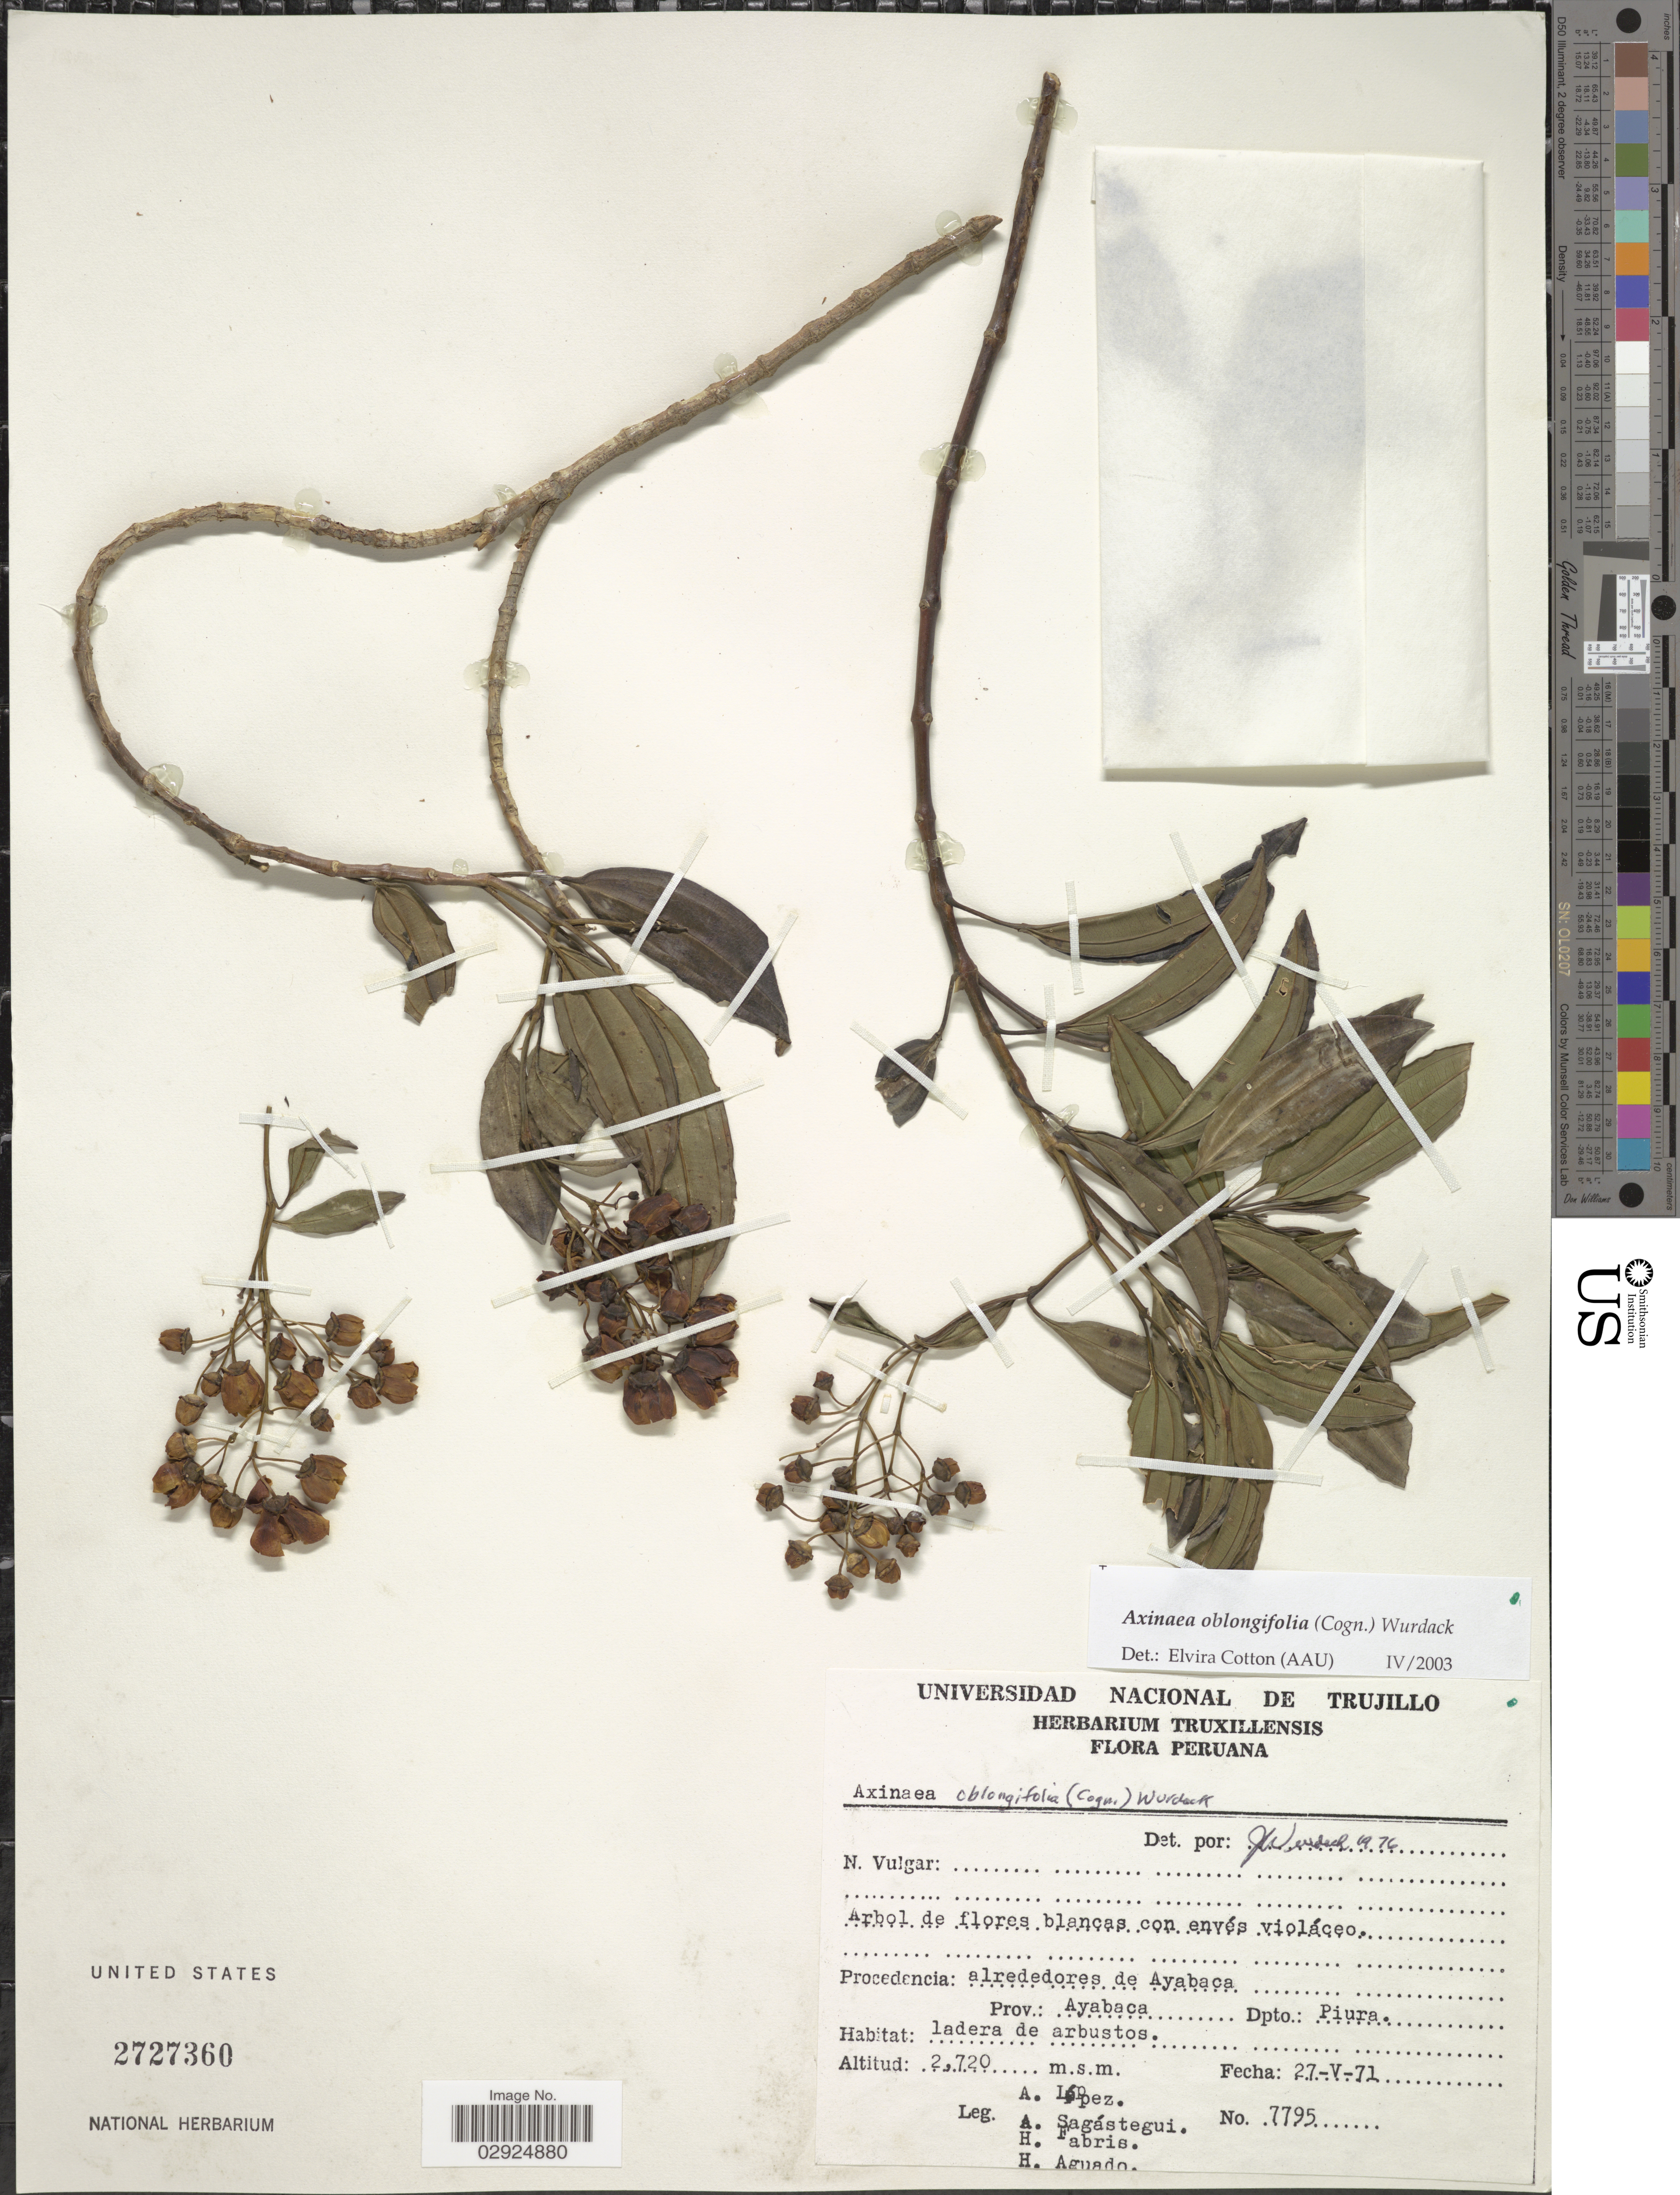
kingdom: Plantae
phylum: Tracheophyta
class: Magnoliopsida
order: Myrtales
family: Melastomataceae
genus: Axinaea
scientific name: Axinaea oblongifolia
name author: (Cogn.) Wurdack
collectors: A. López, A. Sagastegui, H. Fabris & H. Aguado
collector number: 7795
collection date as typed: Transcribed d/m/y: 27/5/71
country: Peru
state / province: Piura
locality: Procedencia alrededores de Ayabaca, Prov. Ayabaca, Dpto. Piura.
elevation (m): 2720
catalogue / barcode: US 2727360